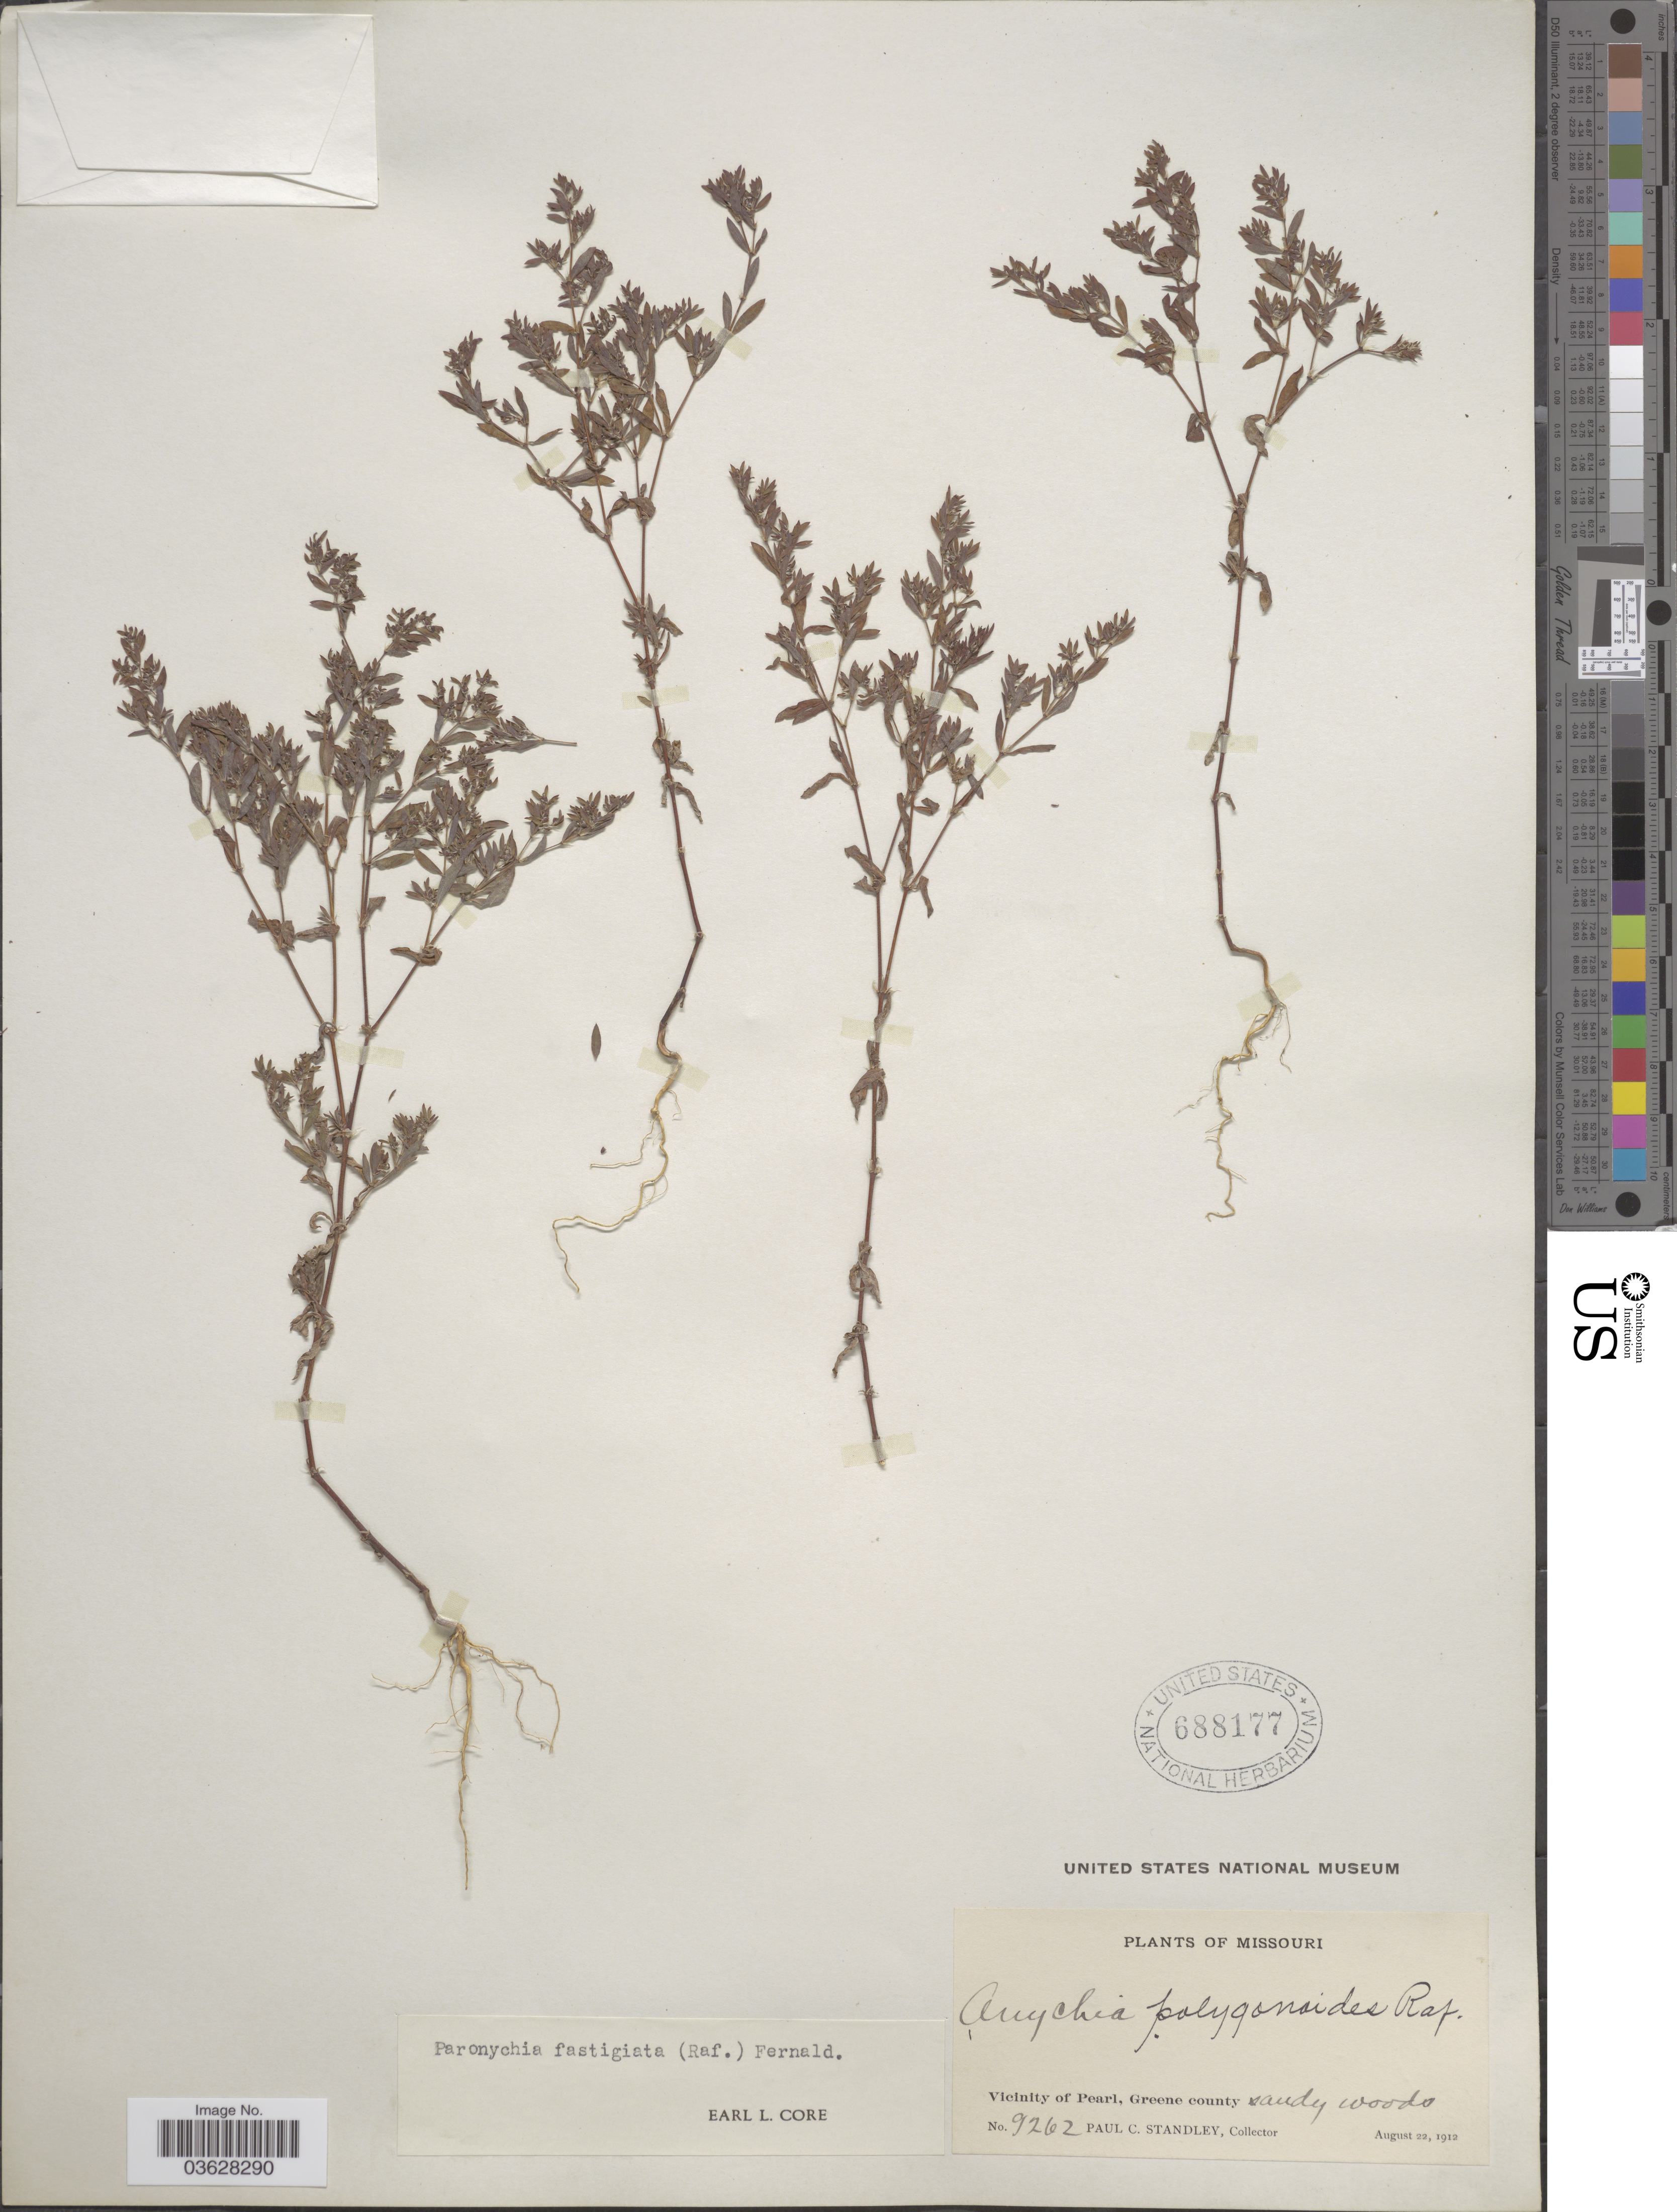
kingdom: Plantae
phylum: Tracheophyta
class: Magnoliopsida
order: Caryophyllales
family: Caryophyllaceae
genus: Paronychia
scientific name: Paronychia fastigiata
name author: (Raf.) Fernald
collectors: P. C. Standley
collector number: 9262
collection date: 1912-08-22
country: United States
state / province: Missouri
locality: Vicinity of Pearl, Greene county.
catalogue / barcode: US 688177